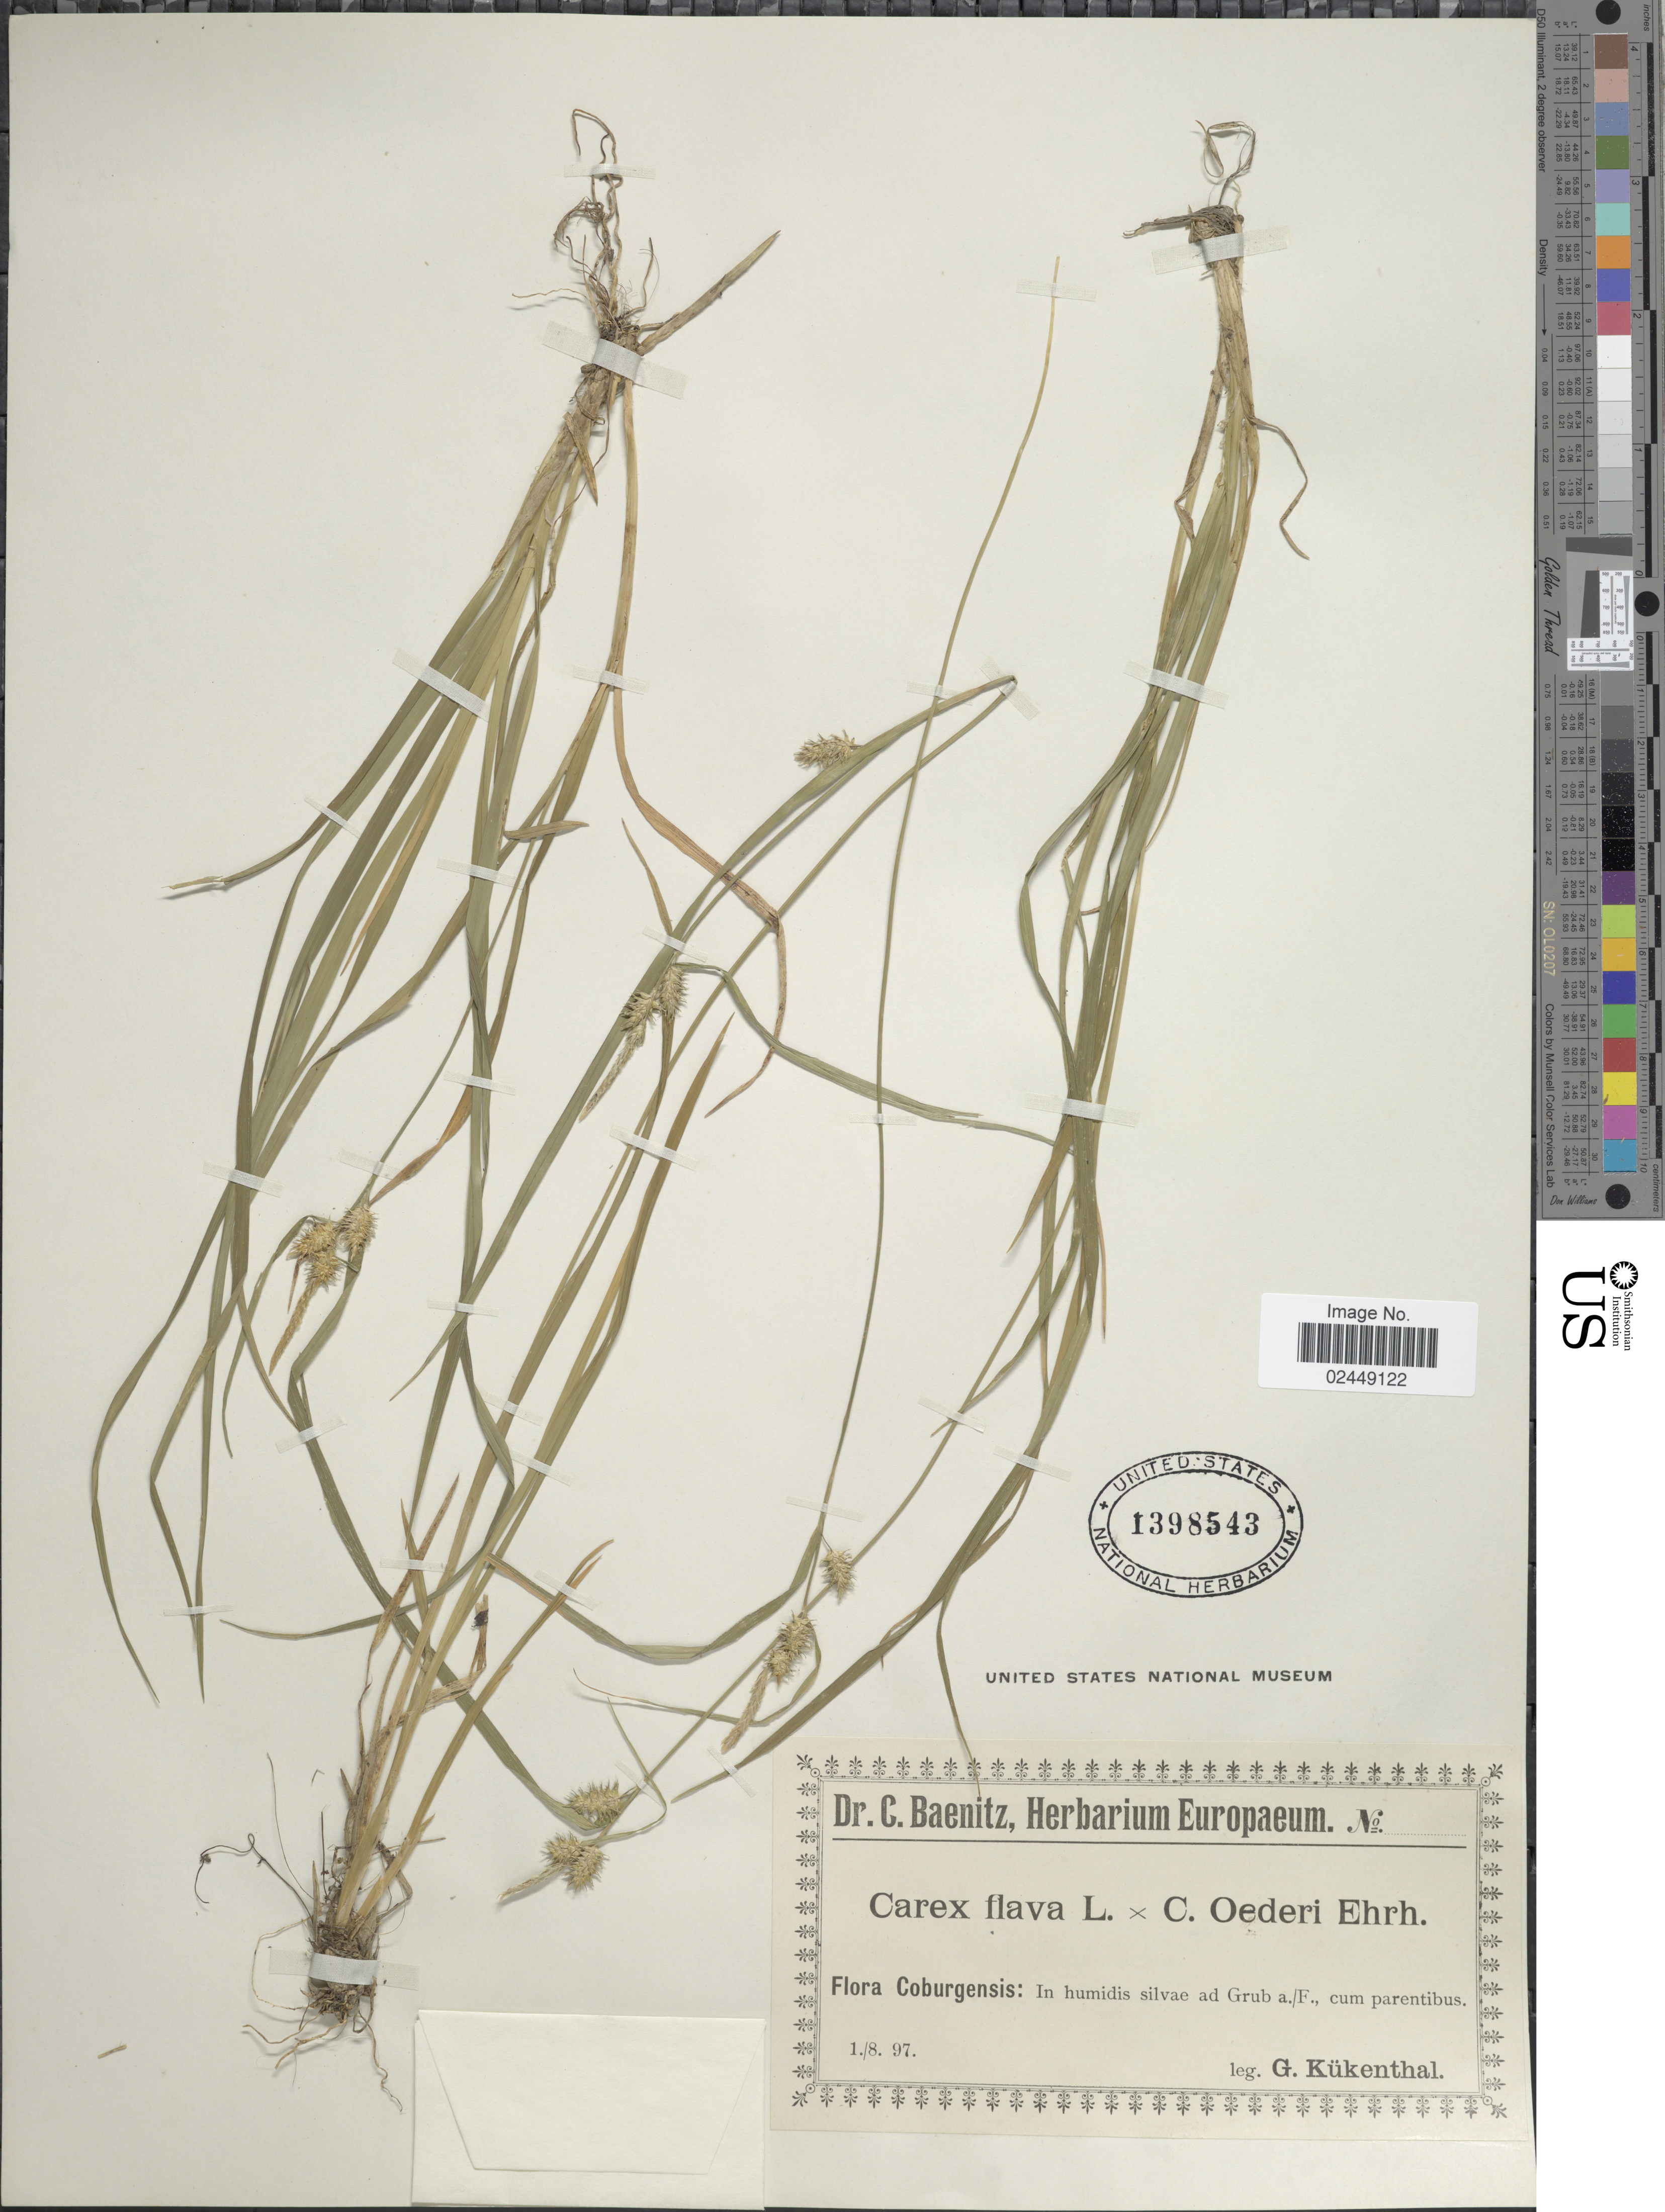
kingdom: Plantae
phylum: Tracheophyta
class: Liliopsida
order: Poales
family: Cyperaceae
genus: Carex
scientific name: Carex flava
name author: L.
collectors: G. Kükenthal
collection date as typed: Transcribed d/m/y: 1/8/97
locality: Coburgensis: In humidis silvae ad Grub a./F., cum parentibus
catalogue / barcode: US 1398543